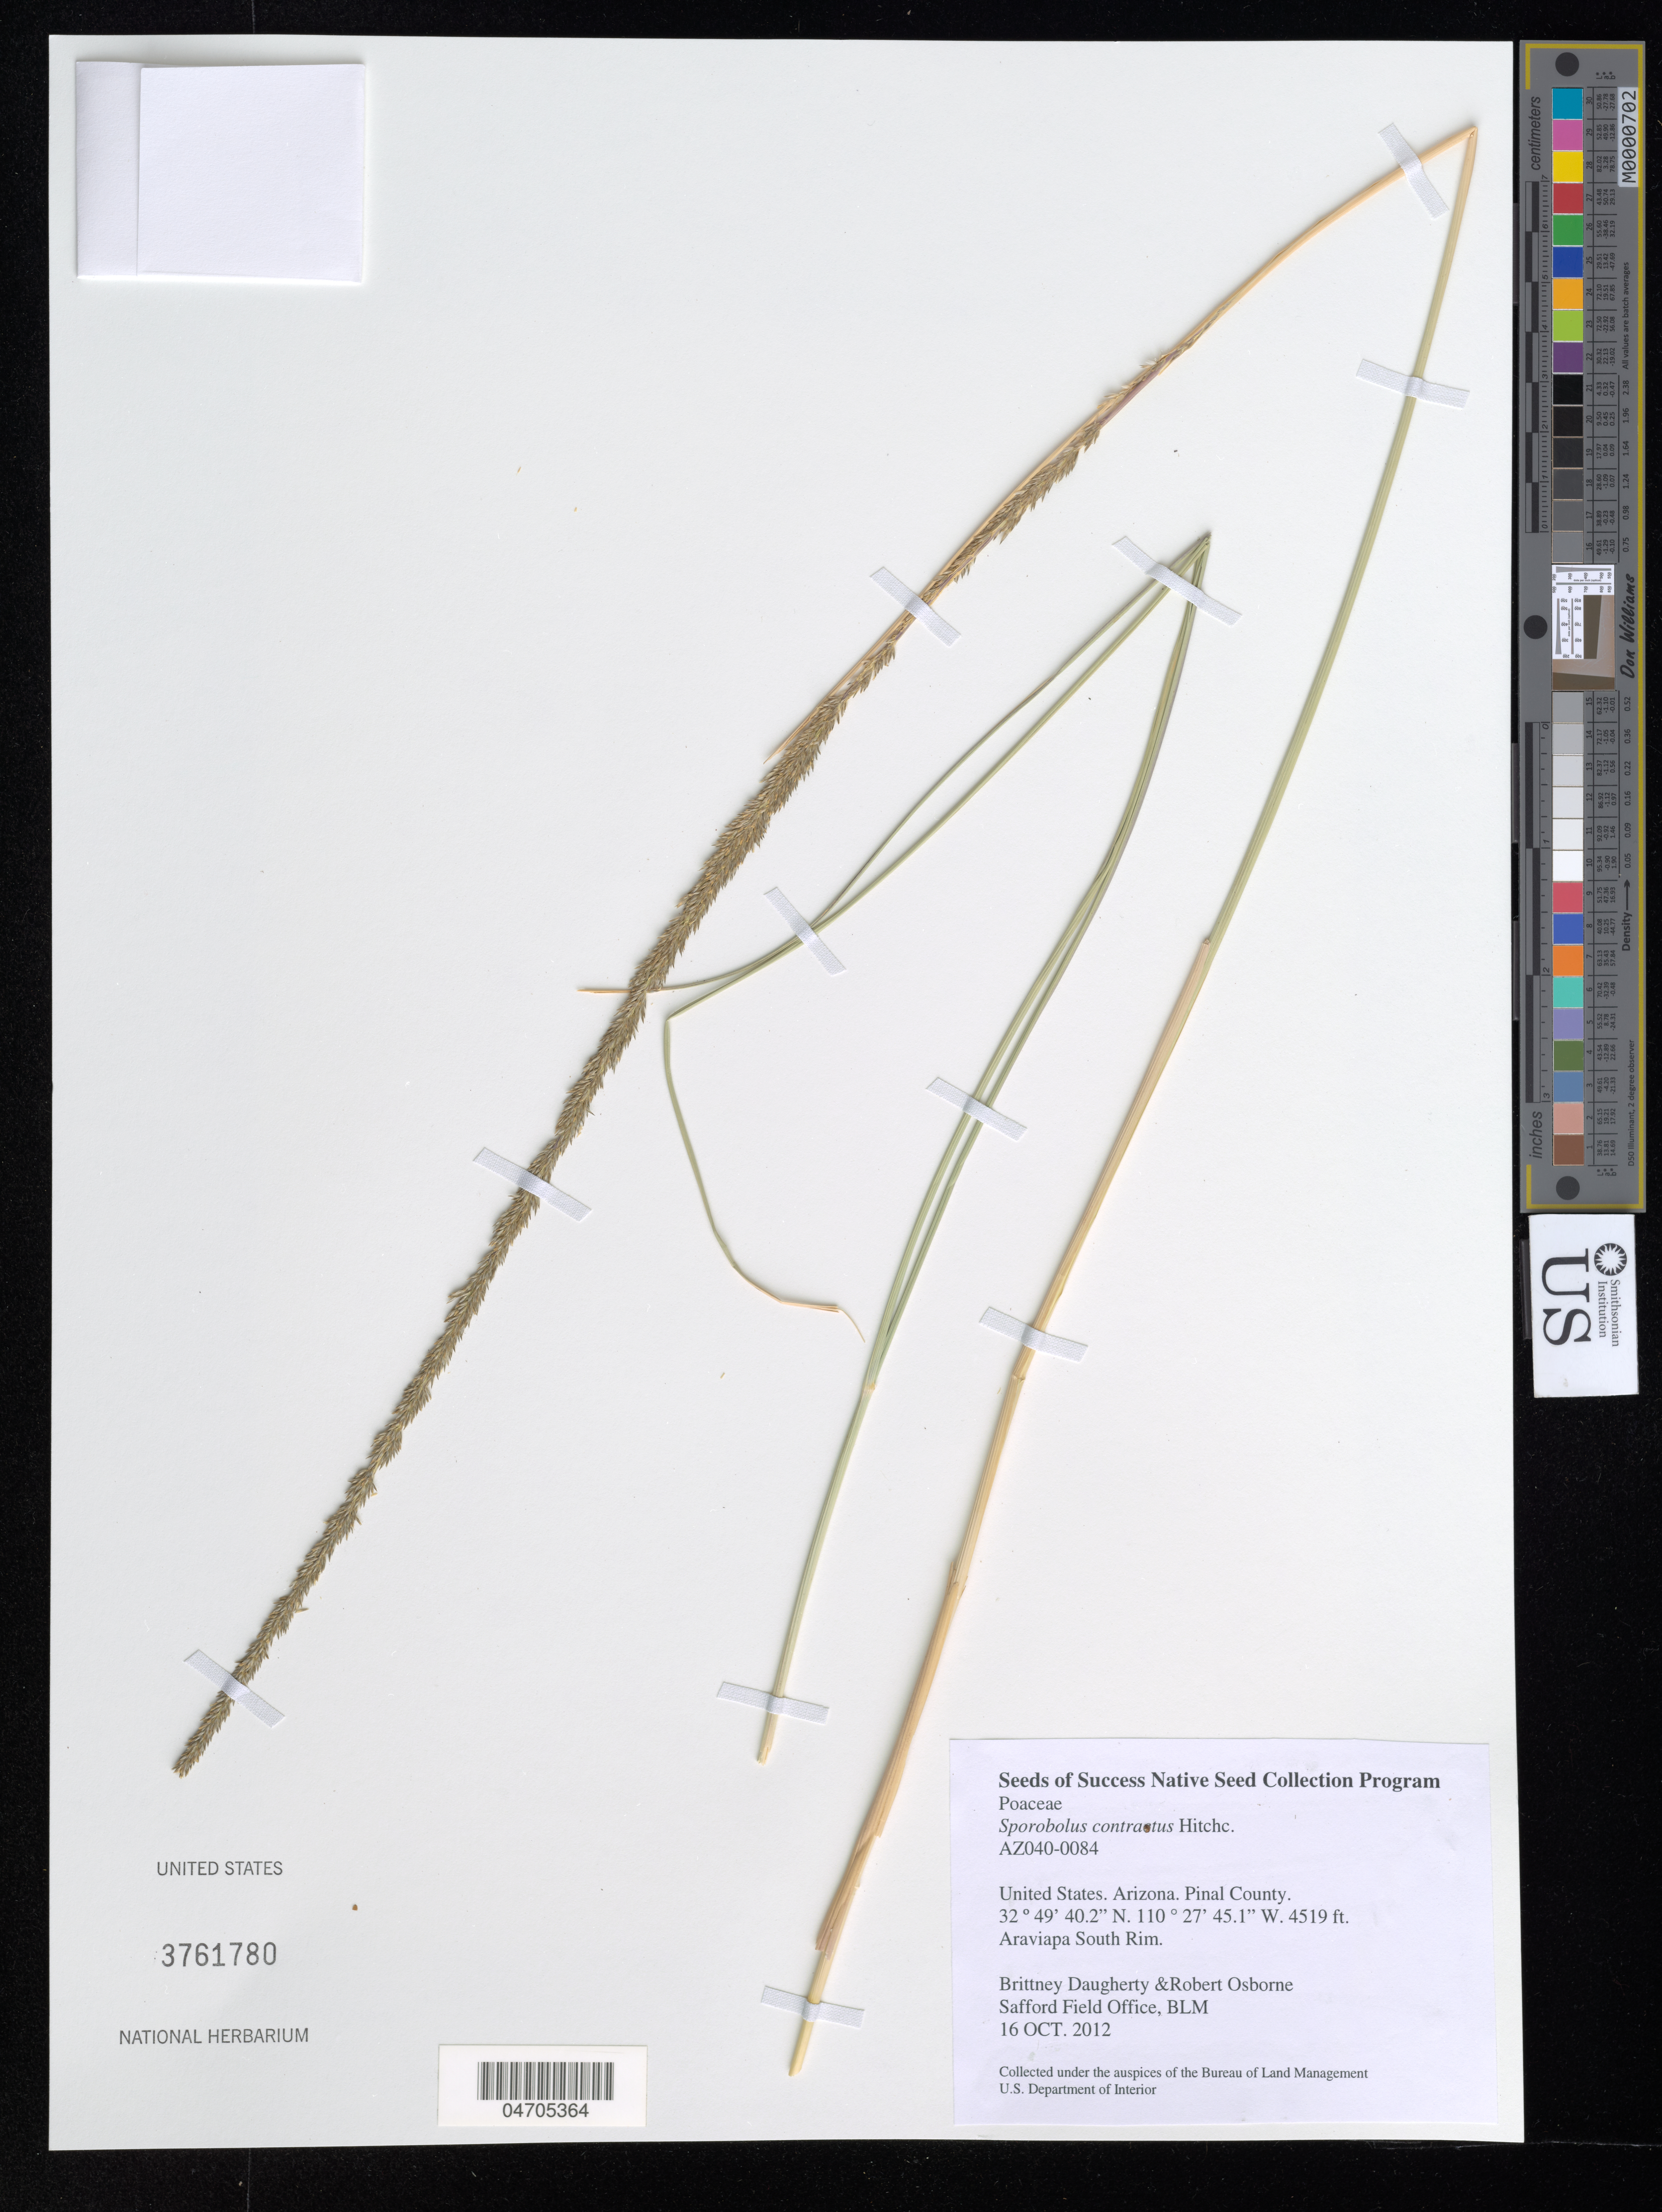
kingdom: Plantae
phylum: Tracheophyta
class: Liliopsida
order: Poales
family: Poaceae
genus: Sporobolus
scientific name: Sporobolus contractus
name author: Hitchc.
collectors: B. Daugherty & R. Osborne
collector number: AZ040-0084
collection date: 2012-10-16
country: United States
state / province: Arizona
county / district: Pinal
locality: Pinal County. Araviapa South Rim.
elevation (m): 1377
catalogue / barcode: US 3761780